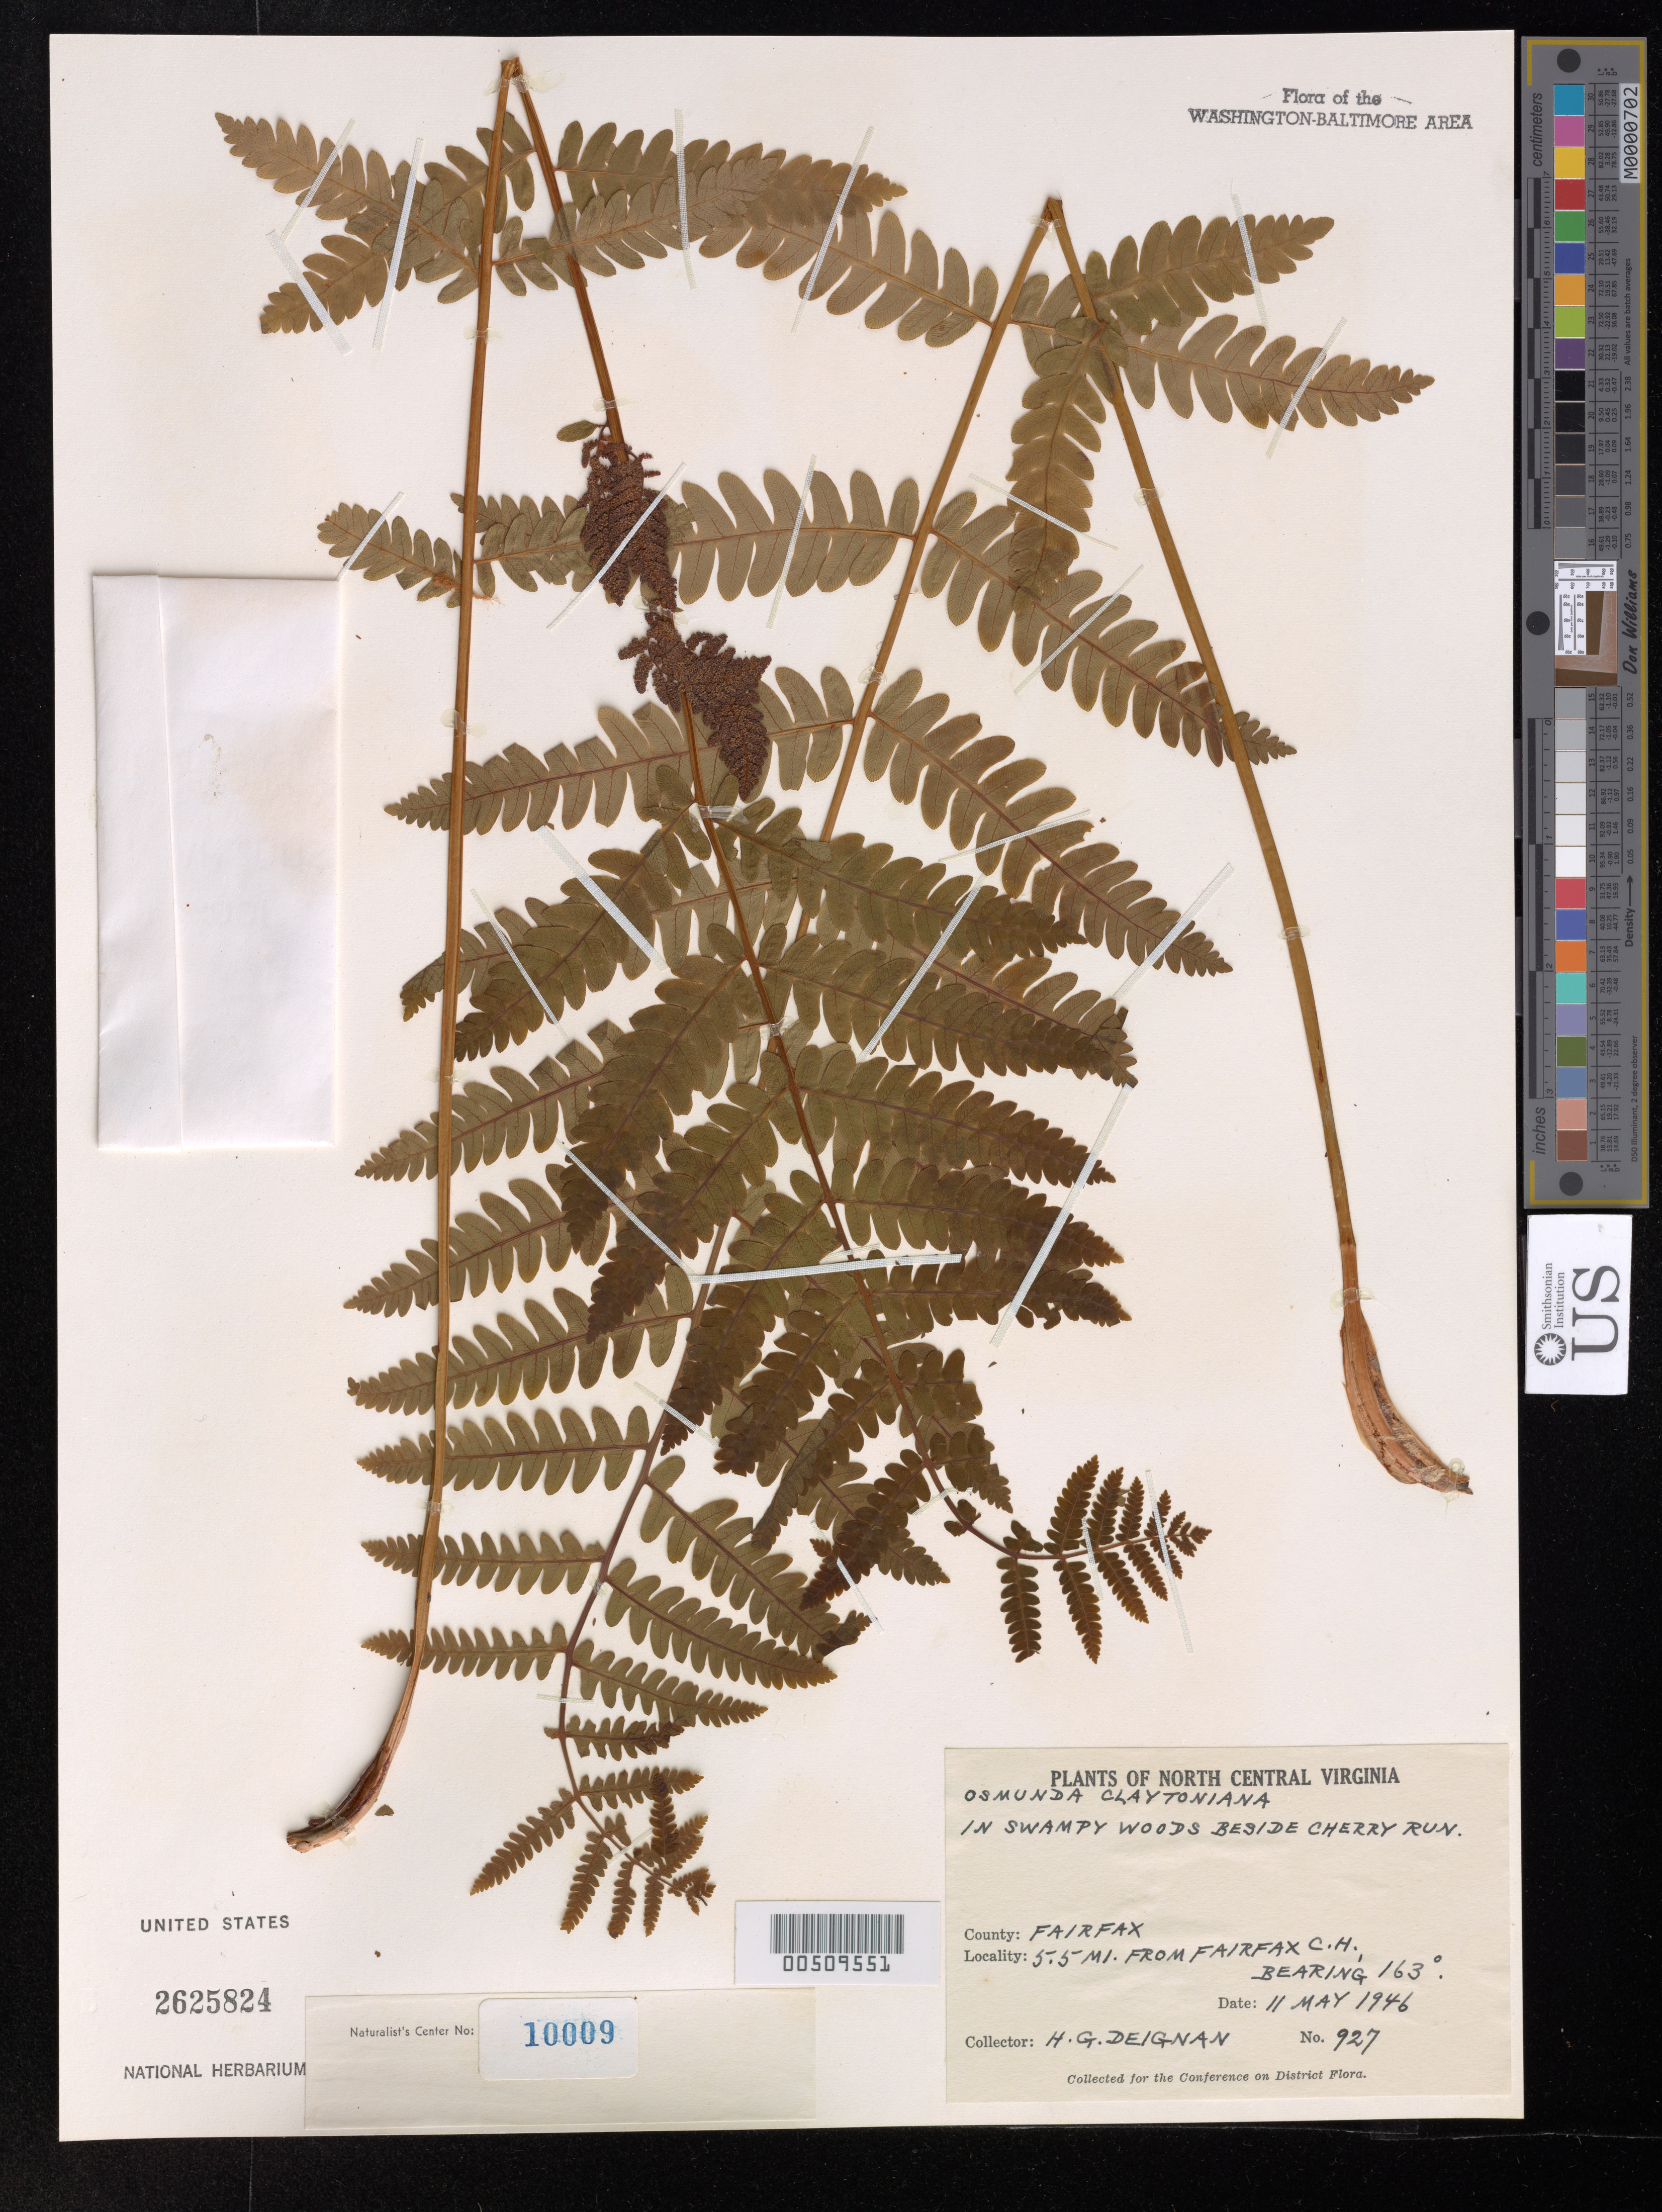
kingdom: Plantae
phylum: Tracheophyta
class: Polypodiopsida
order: Osmundales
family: Osmundaceae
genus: Osmunda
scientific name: Osmunda claytoniana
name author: (L.) Tagawa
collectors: H. Deignan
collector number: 927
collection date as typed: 11 May 1946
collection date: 1946-05-11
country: United States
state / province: Virginia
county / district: Fairfax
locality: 5.5 mi. from Fairfax Court House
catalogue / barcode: US 2625824